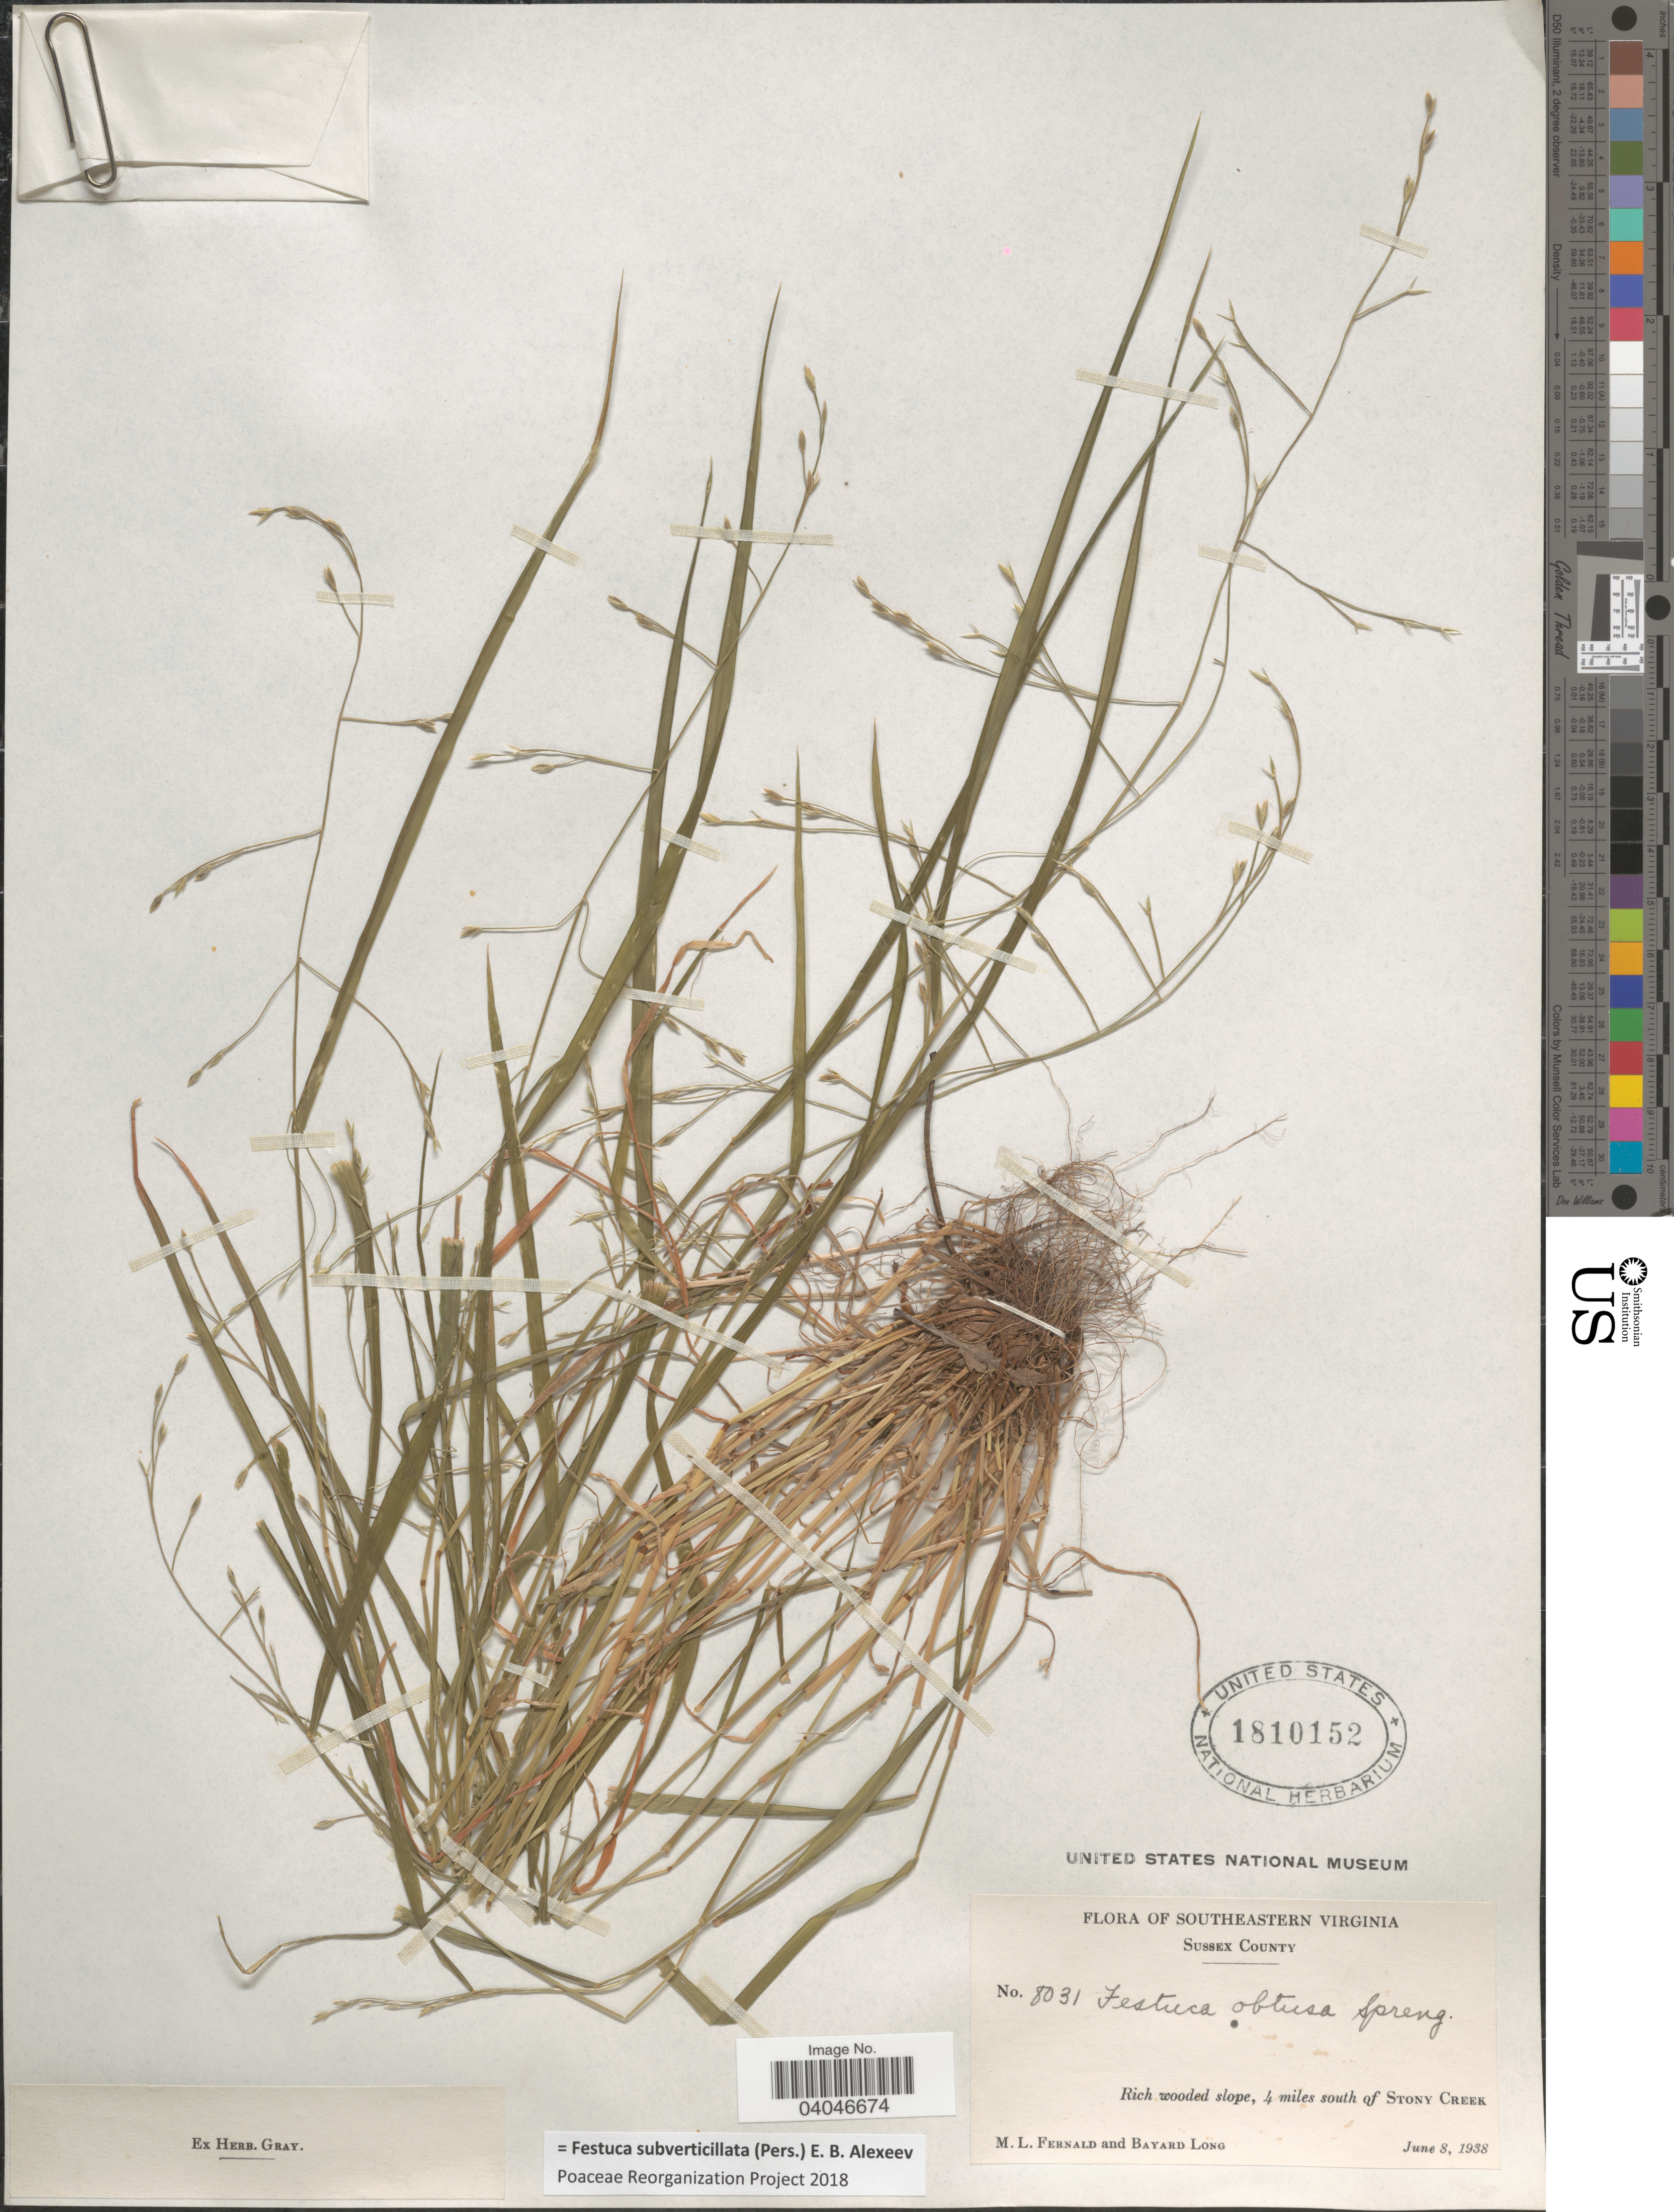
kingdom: Plantae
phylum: Tracheophyta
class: Liliopsida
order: Poales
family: Poaceae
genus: Festuca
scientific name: Festuca subverticillata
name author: (Pers.) E.B. Alexeev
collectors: M. L. Fernald & B. Long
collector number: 8031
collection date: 1938-06-08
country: United States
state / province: Virginia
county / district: Sussex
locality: Southeastern Virginia. Sussex County. Rich wooded slope, 4 miles south of Stony Creek.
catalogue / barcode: US 1810152